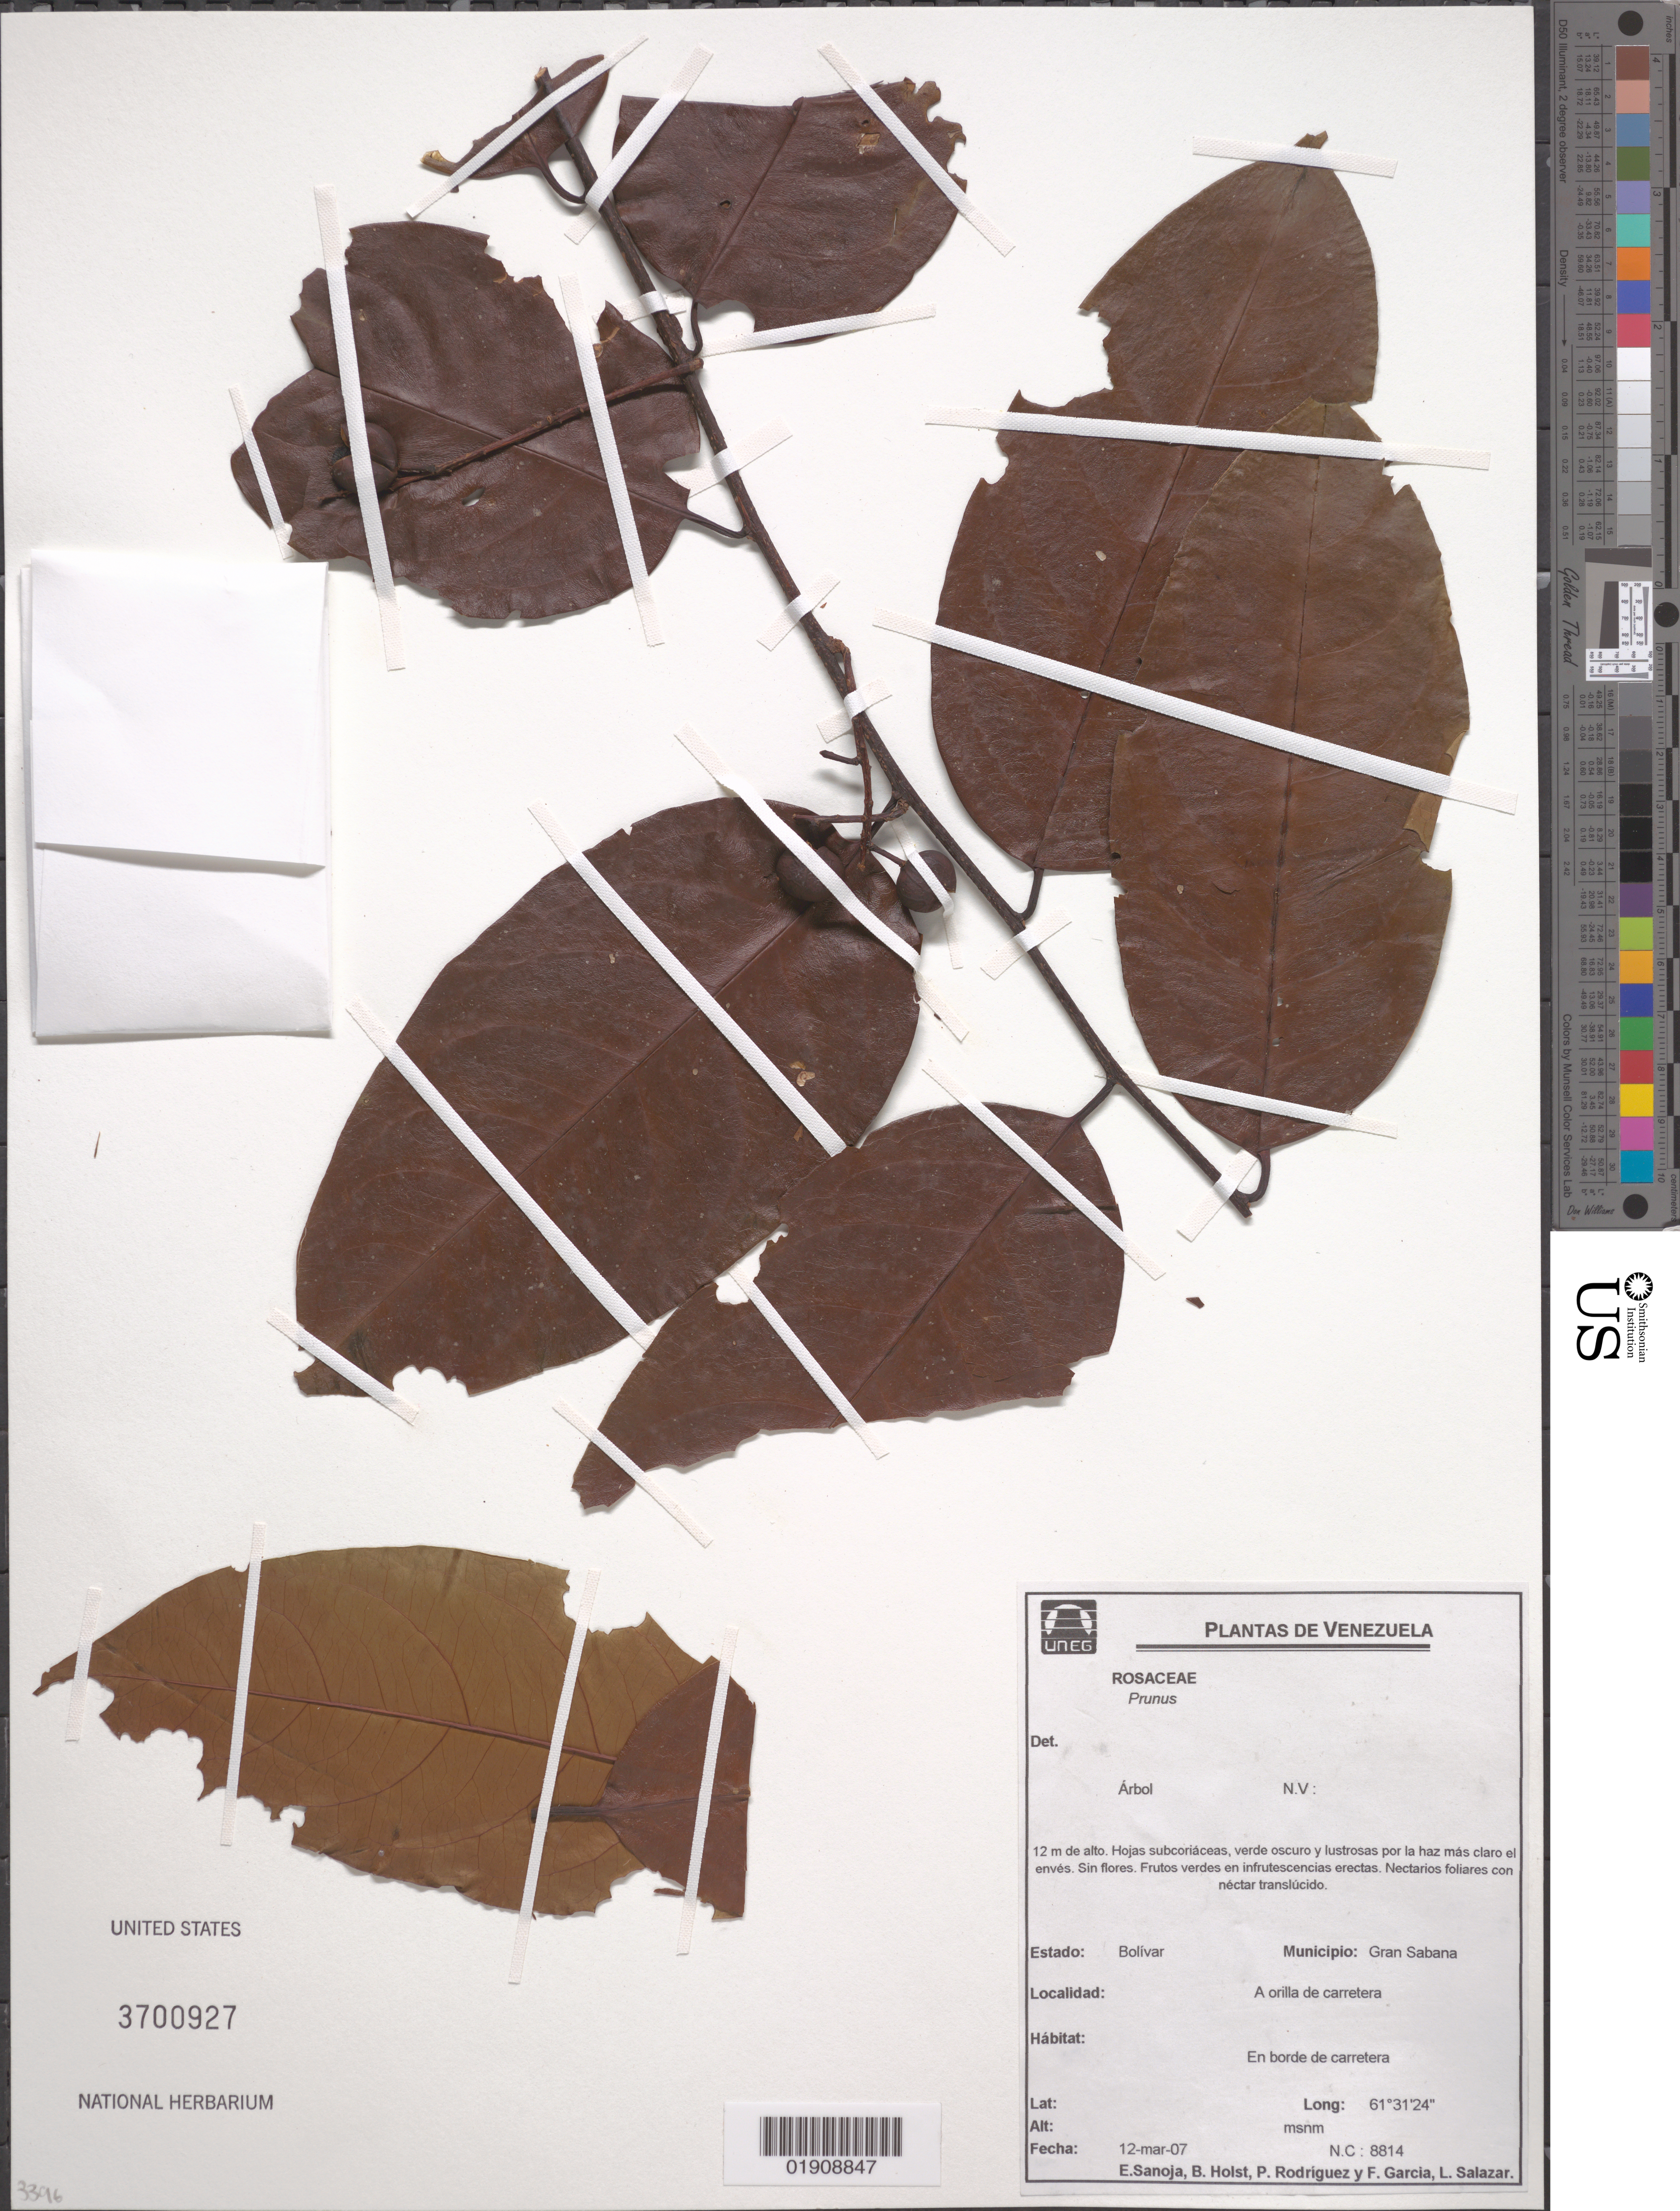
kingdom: Plantae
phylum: Tracheophyta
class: Magnoliopsida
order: Rosales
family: Rosaceae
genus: Prunus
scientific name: Prunus sp.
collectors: B. Holst, P. Rodriquez, F. Garcia & L. Salazar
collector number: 8814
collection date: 2007-03-12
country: Venezuela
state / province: Bolivar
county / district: Gran Sabana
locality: Gran Savana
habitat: A orilla de carretera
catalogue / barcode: US 3700927